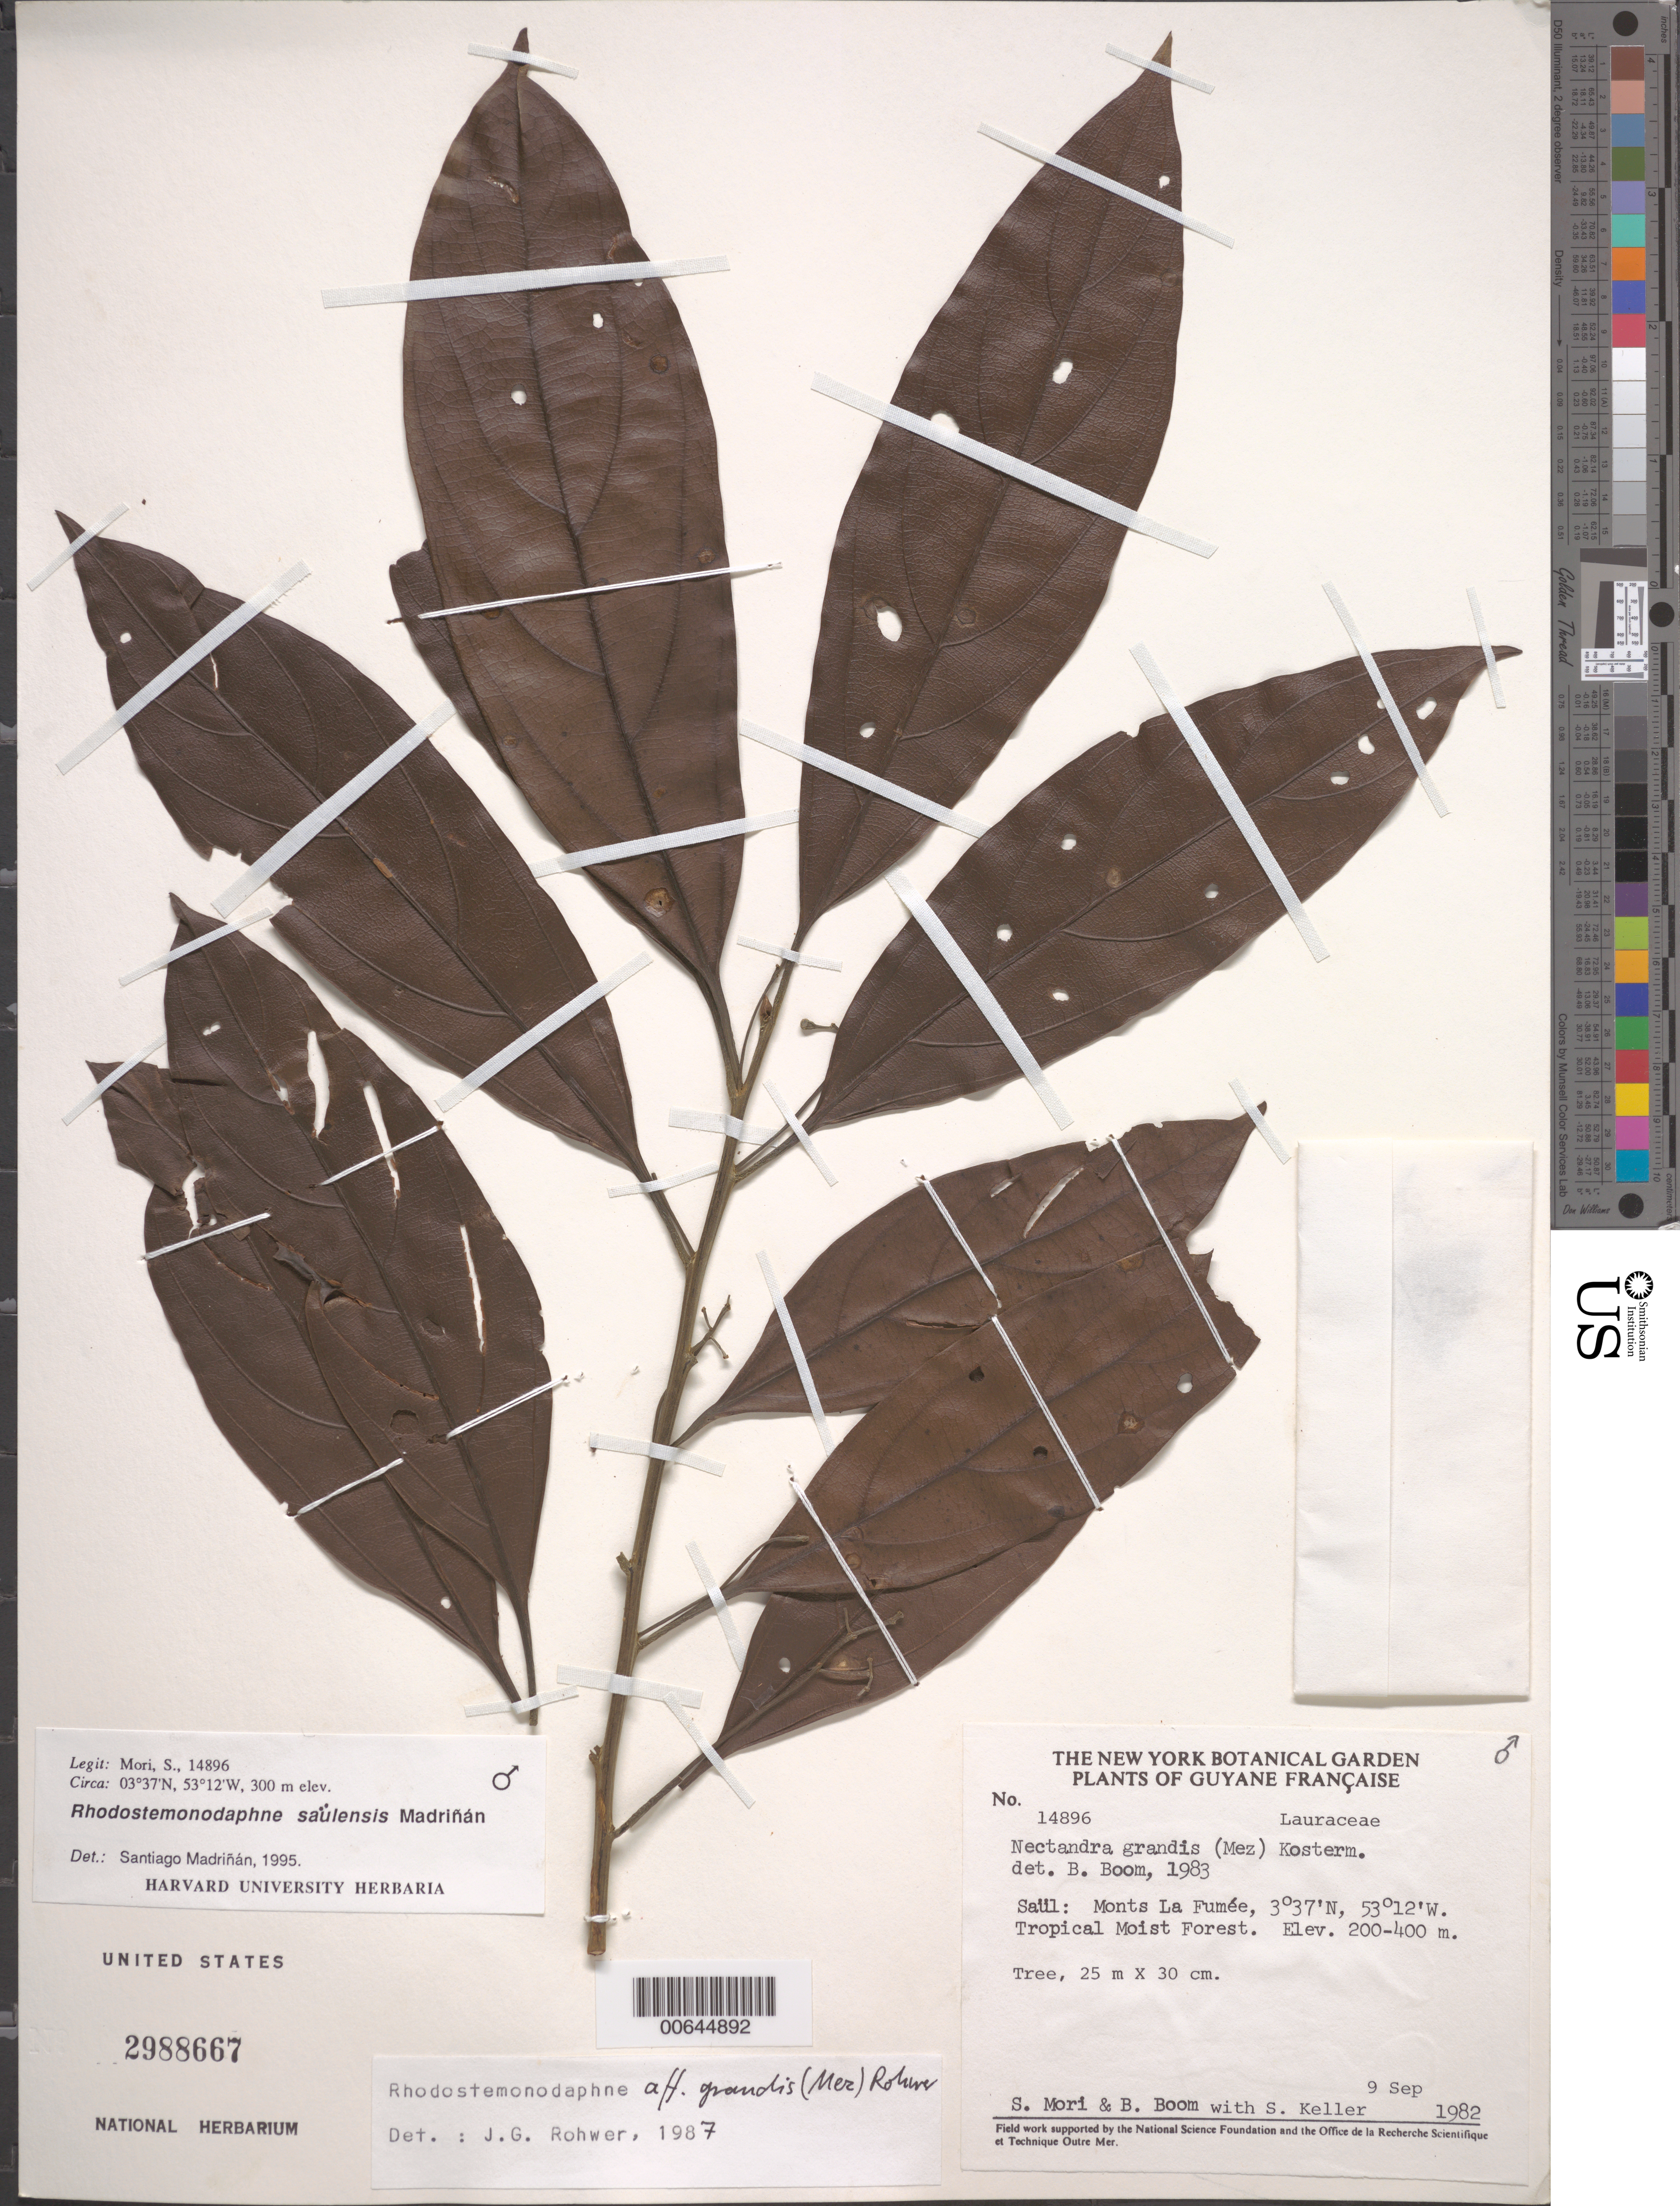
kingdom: Plantae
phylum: Tracheophyta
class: Magnoliopsida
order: Laurales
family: Lauraceae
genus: Rhodostemonodaphne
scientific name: Rhodostemonodaphne saulensis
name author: Madriñán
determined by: Madriñán, S.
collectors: S. Mori, B. M. Boom & S. Keller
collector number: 14896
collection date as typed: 9-Sep-82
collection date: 1982-09-09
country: French Guiana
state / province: Saint-Laurent-du-Maroni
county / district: Saül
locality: Saül, Monts La Fumée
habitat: Tropical moist forest.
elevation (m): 200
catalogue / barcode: US 2988667